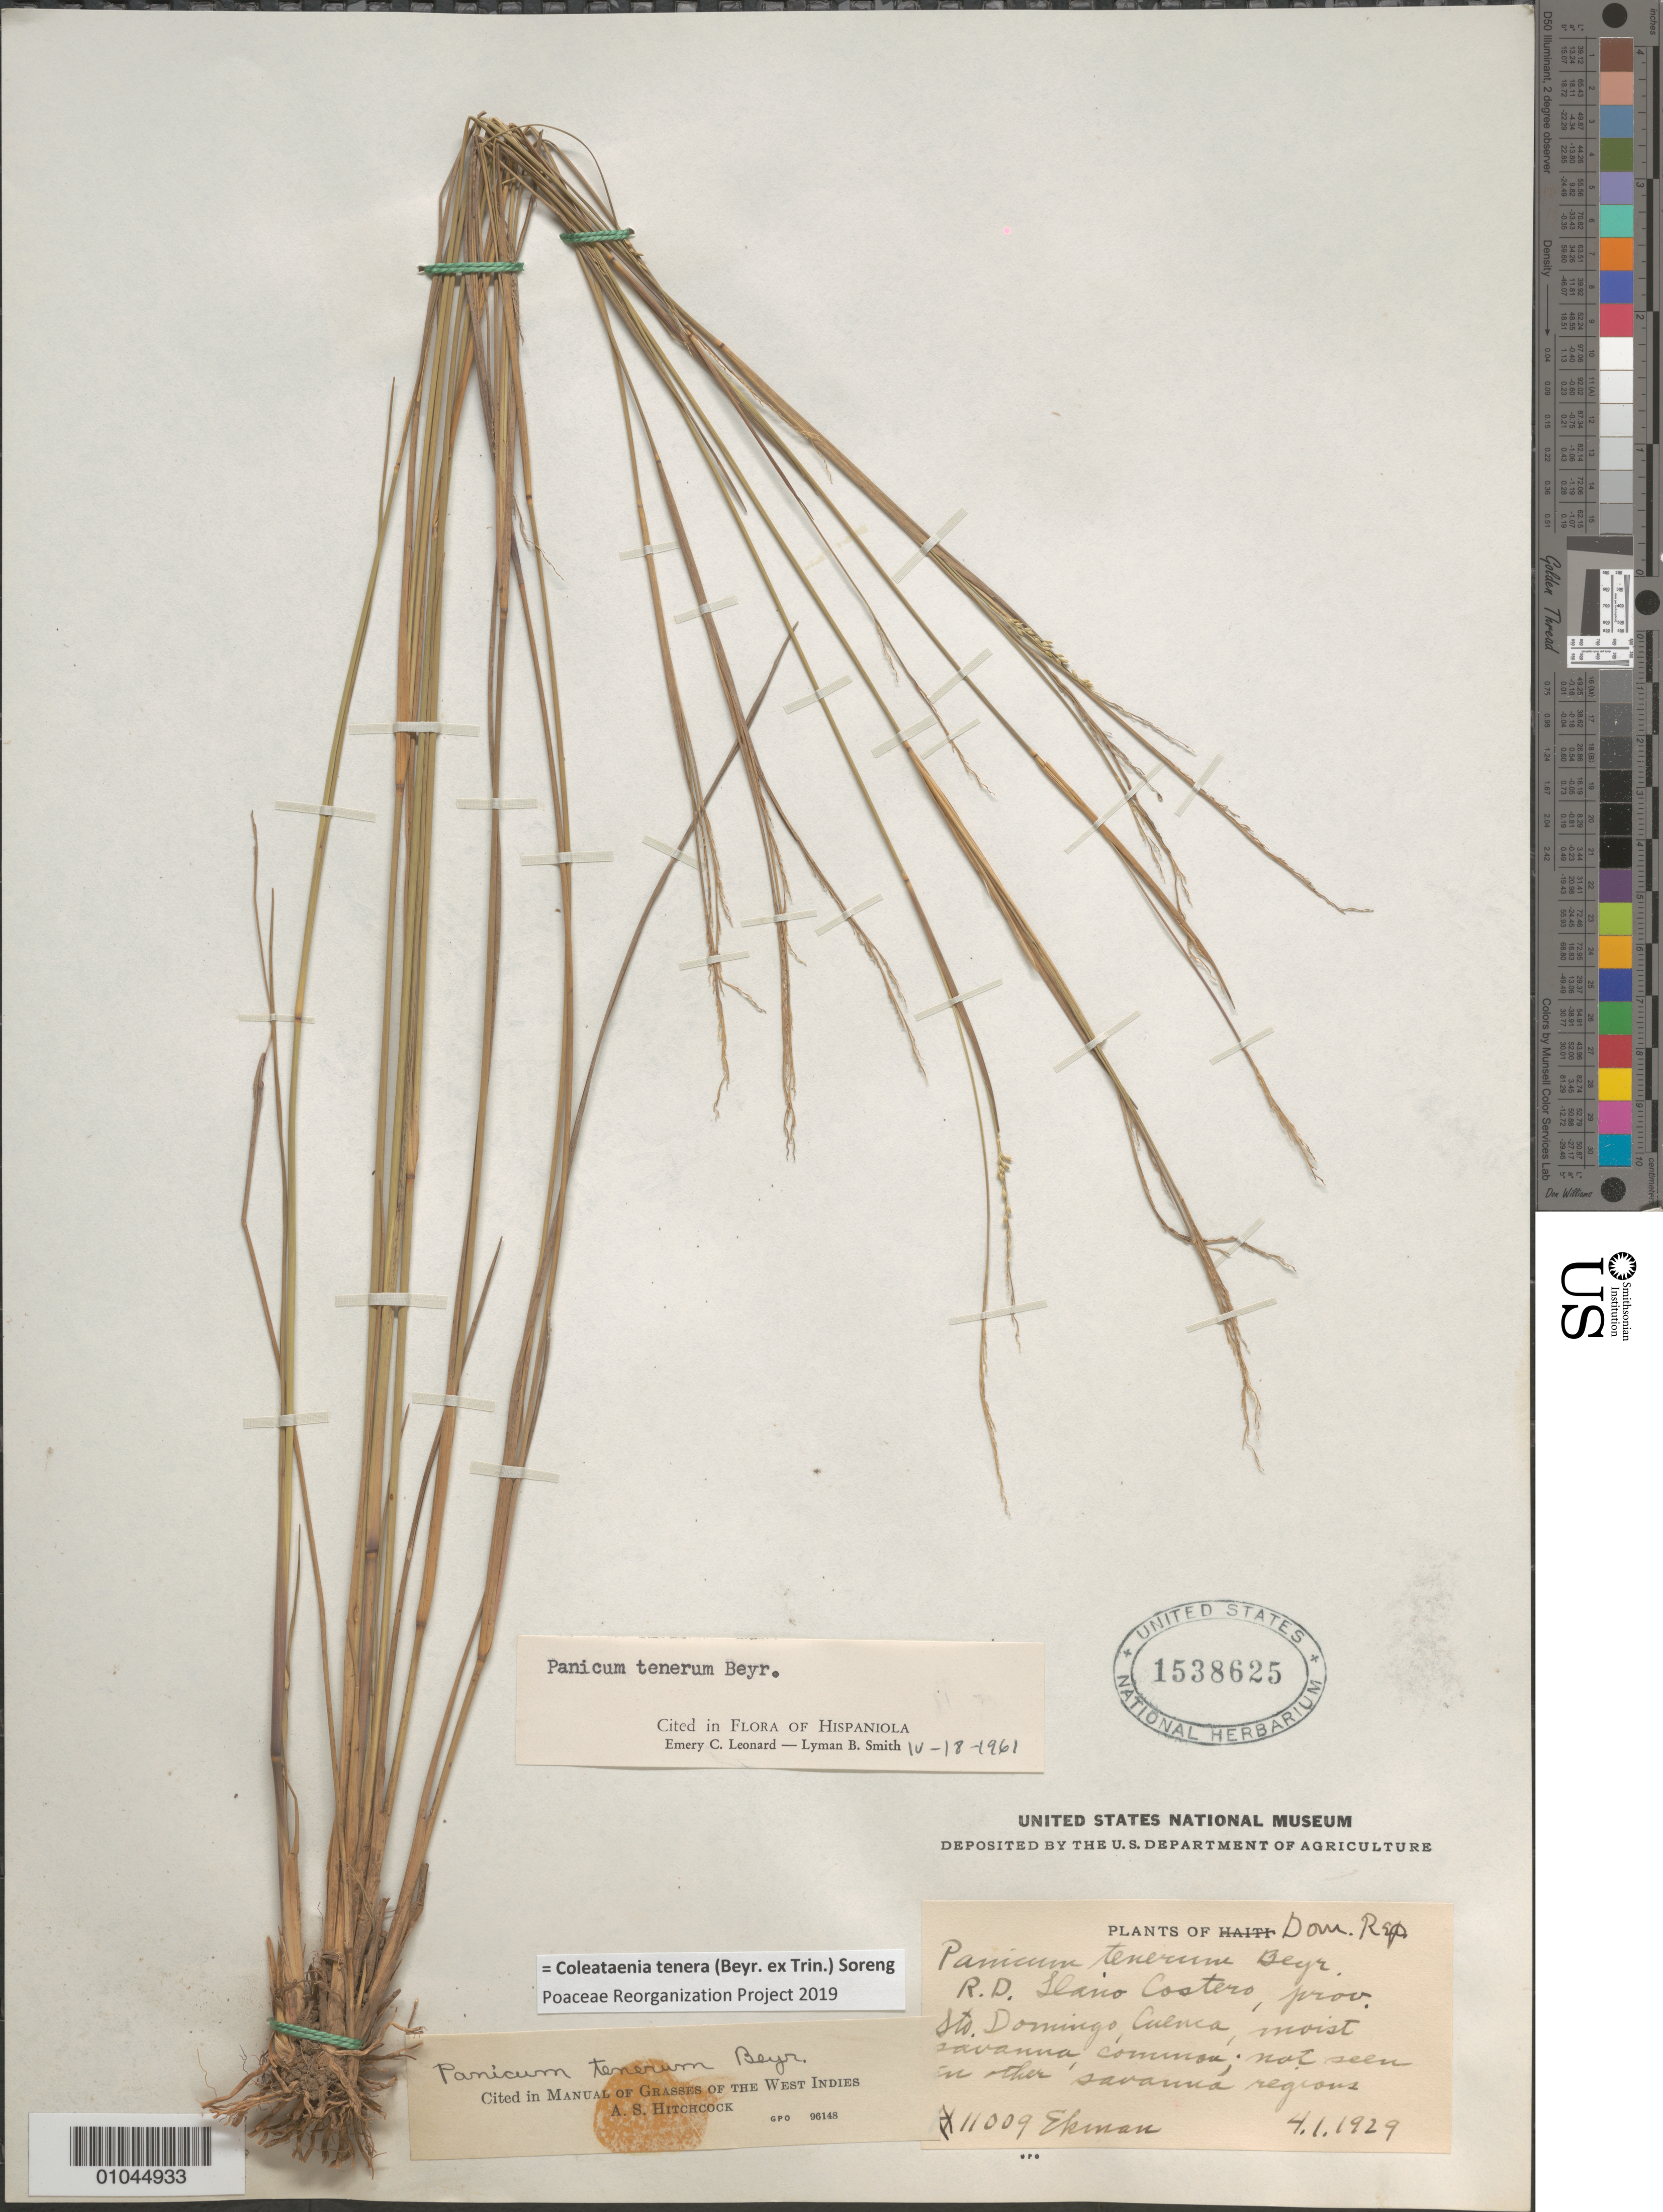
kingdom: Plantae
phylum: Tracheophyta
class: Liliopsida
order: Poales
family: Poaceae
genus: Panicum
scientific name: Panicum tenerum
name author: Beyrich ex Trin.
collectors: E. L. Ekman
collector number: H 11009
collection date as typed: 04 Jan 1929 or 01 Apr 1929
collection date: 1929-01-04 or 1929-04-01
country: Dominican Republic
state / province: Distrito Nacional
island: Hispaniola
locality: Llano Costero, Cuenca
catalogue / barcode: US 1538625